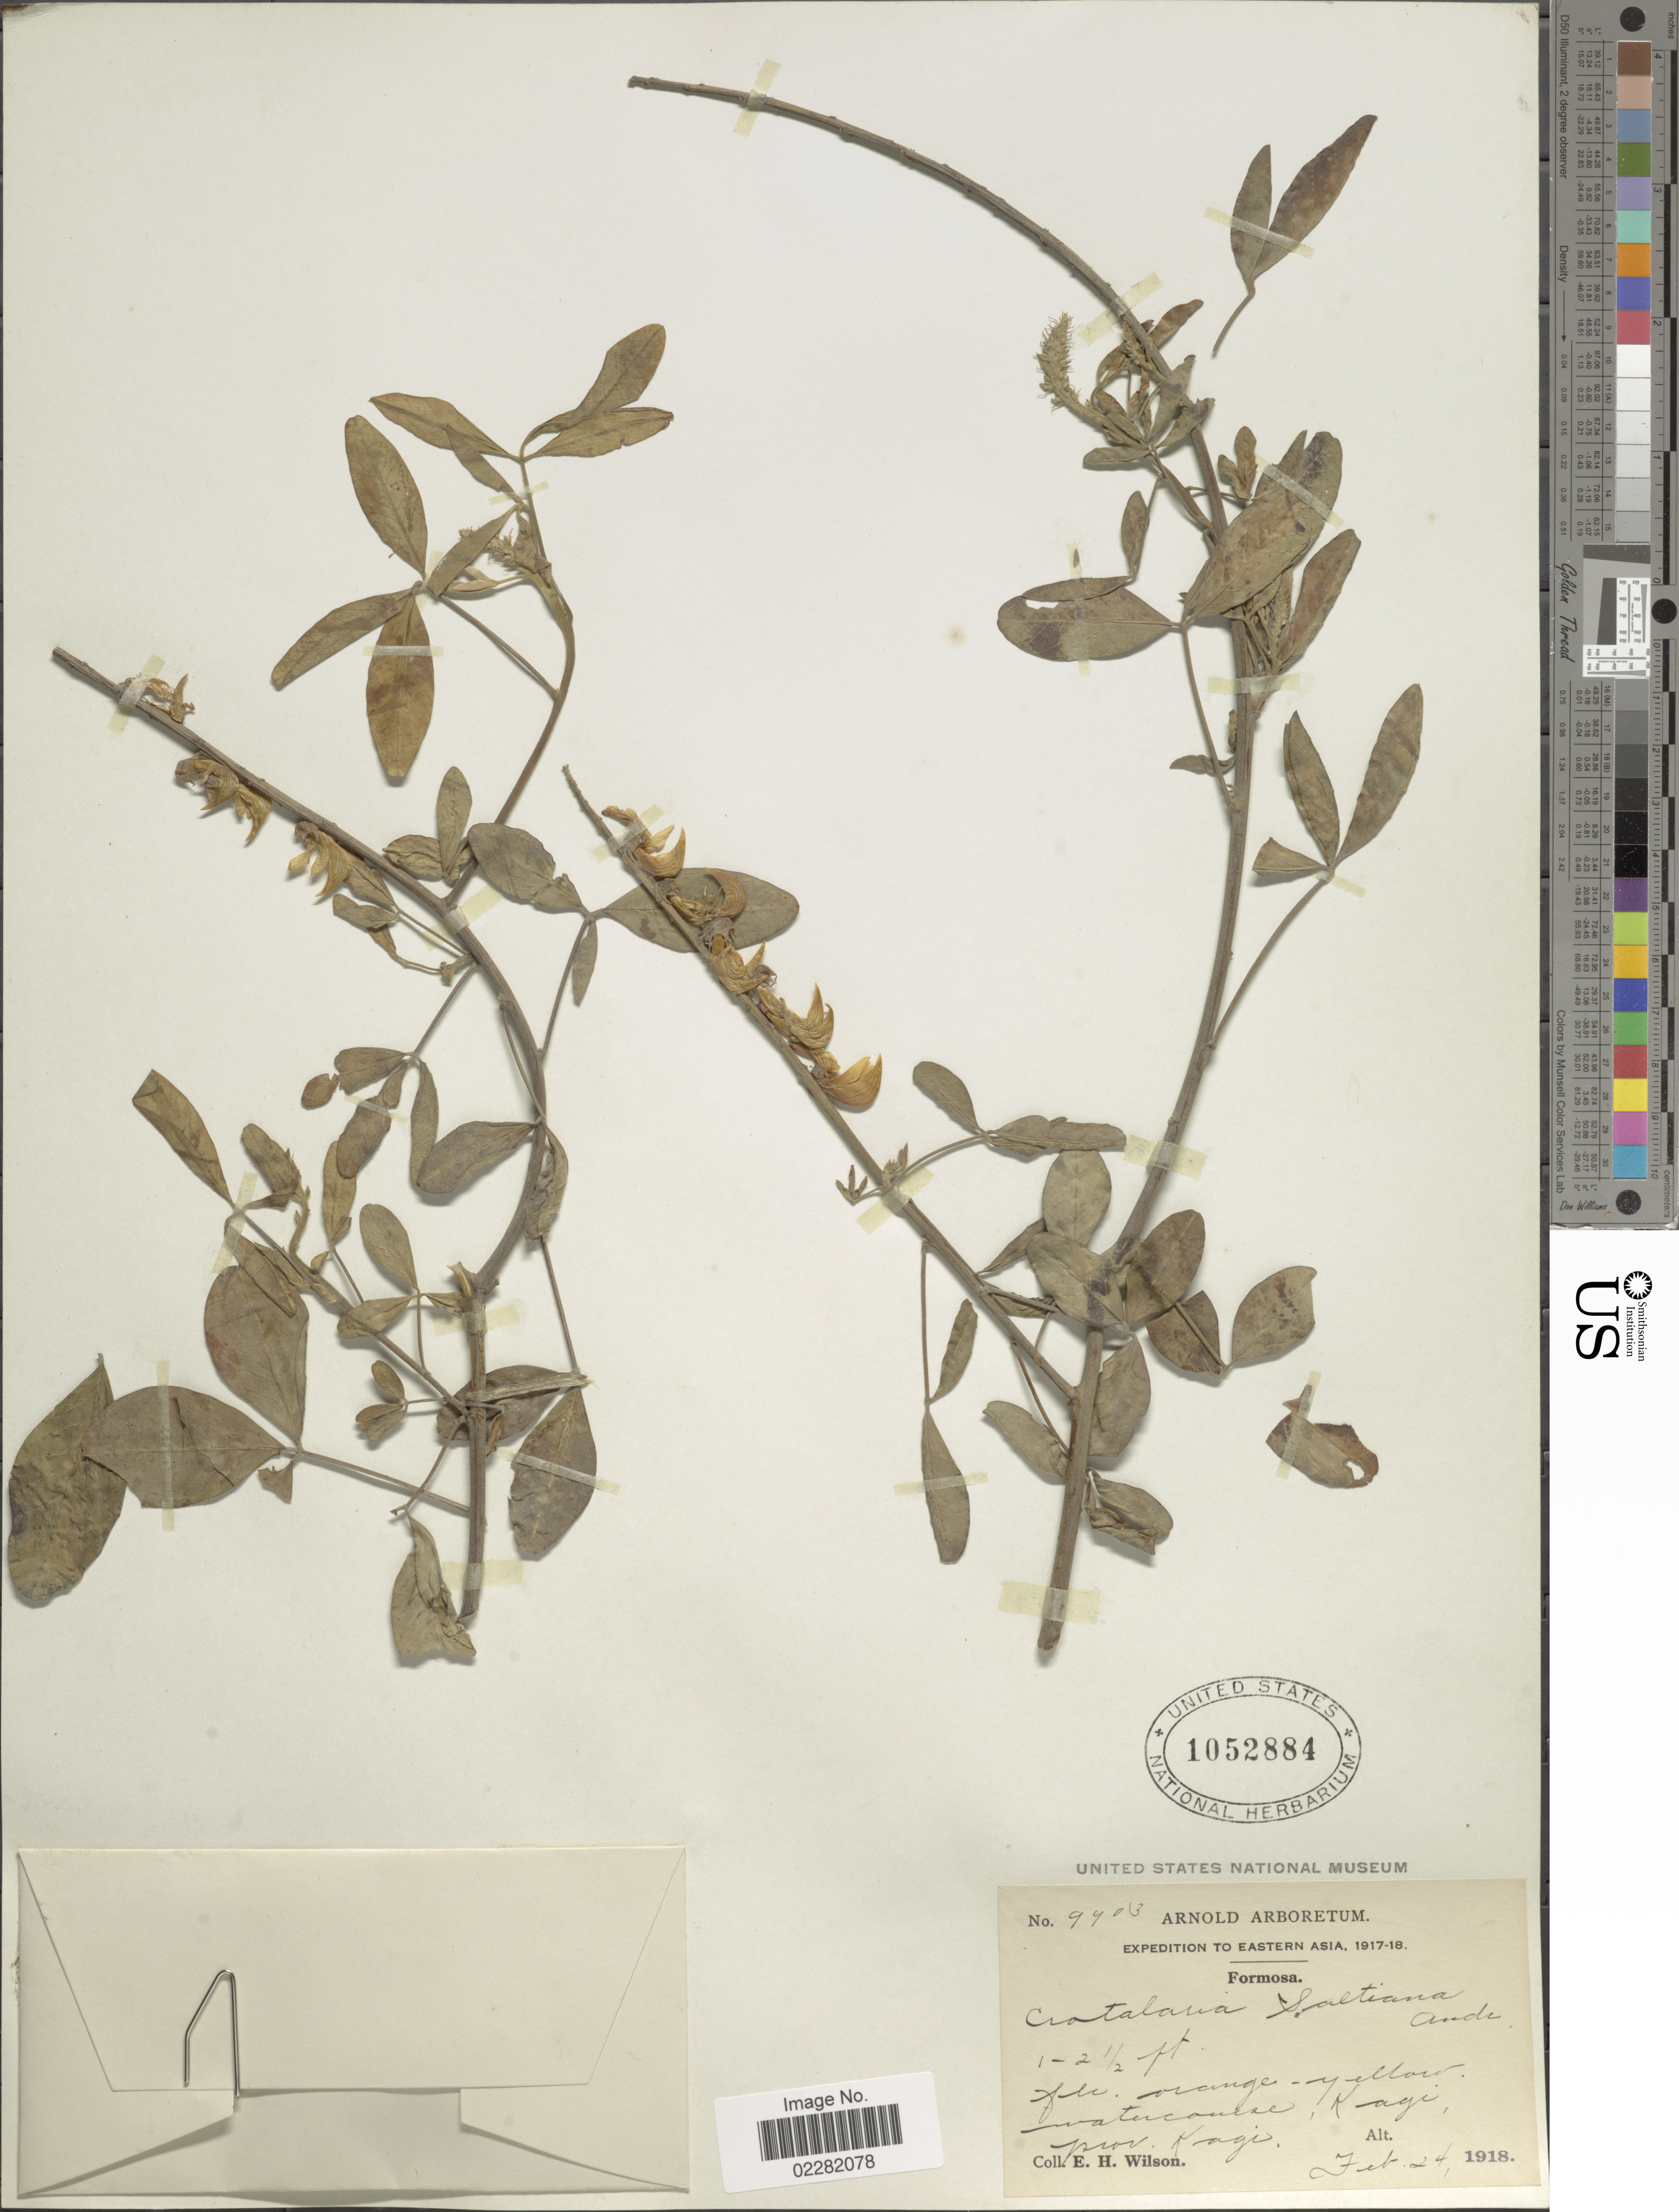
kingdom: Plantae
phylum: Tracheophyta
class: Magnoliopsida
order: Fabales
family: Fabaceae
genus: Crotalaria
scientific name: Crotalaria pallida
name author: Aiton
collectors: E. Wilson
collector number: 9403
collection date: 1918-02-24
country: Taiwan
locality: Eastern Asia, Formosa, Kagi, prov. Kagi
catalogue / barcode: US 1052884